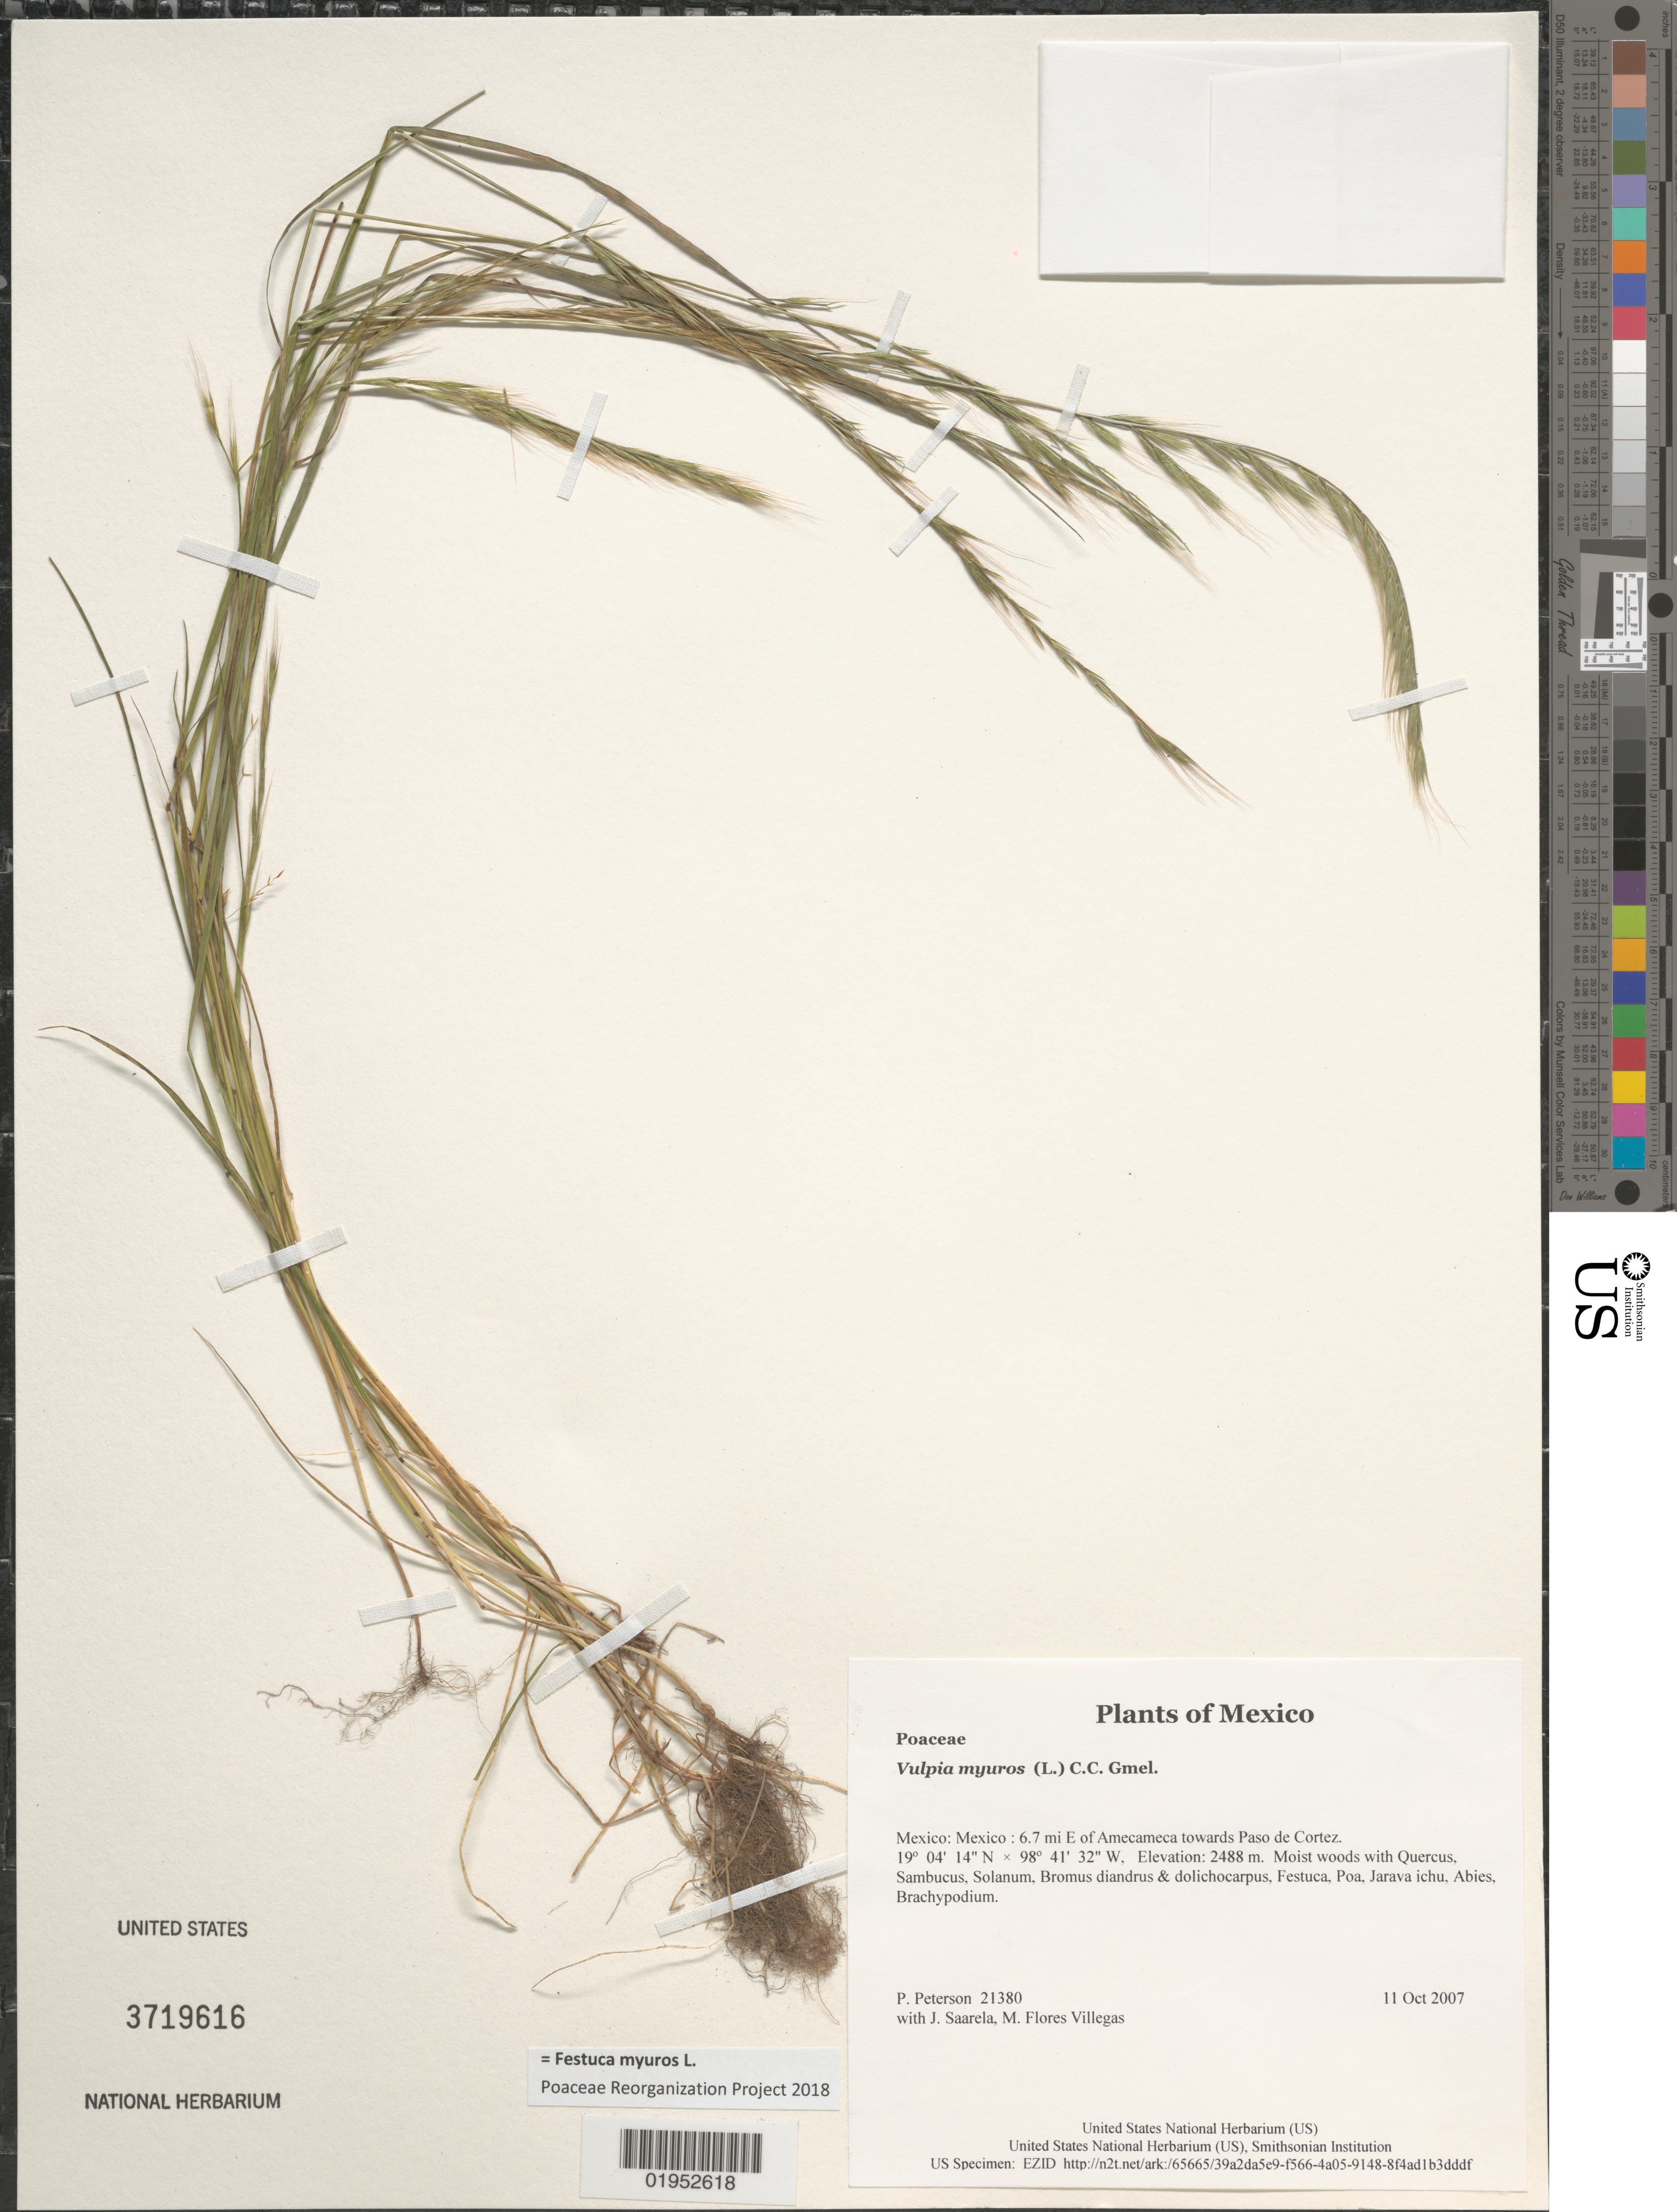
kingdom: Plantae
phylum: Tracheophyta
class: Liliopsida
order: Poales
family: Poaceae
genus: Festuca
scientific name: Festuca myuros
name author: L.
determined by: Poaceae Reorganization Project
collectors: P. M. Peterson, J. Saarela & M. Flores Villegas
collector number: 21380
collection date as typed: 11 Oct 2007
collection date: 2007-10-11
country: Mexico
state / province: México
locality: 6.7 mi E of Amecameca towards Paso de Cortez.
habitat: Moist woods with Quercus, Sambucus, Solanum, Bromus diandrus & dolichocarpus, Festuca, Poa, Jarava ichu, Abies, Brachypodium.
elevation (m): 2488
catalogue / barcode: US 3719616